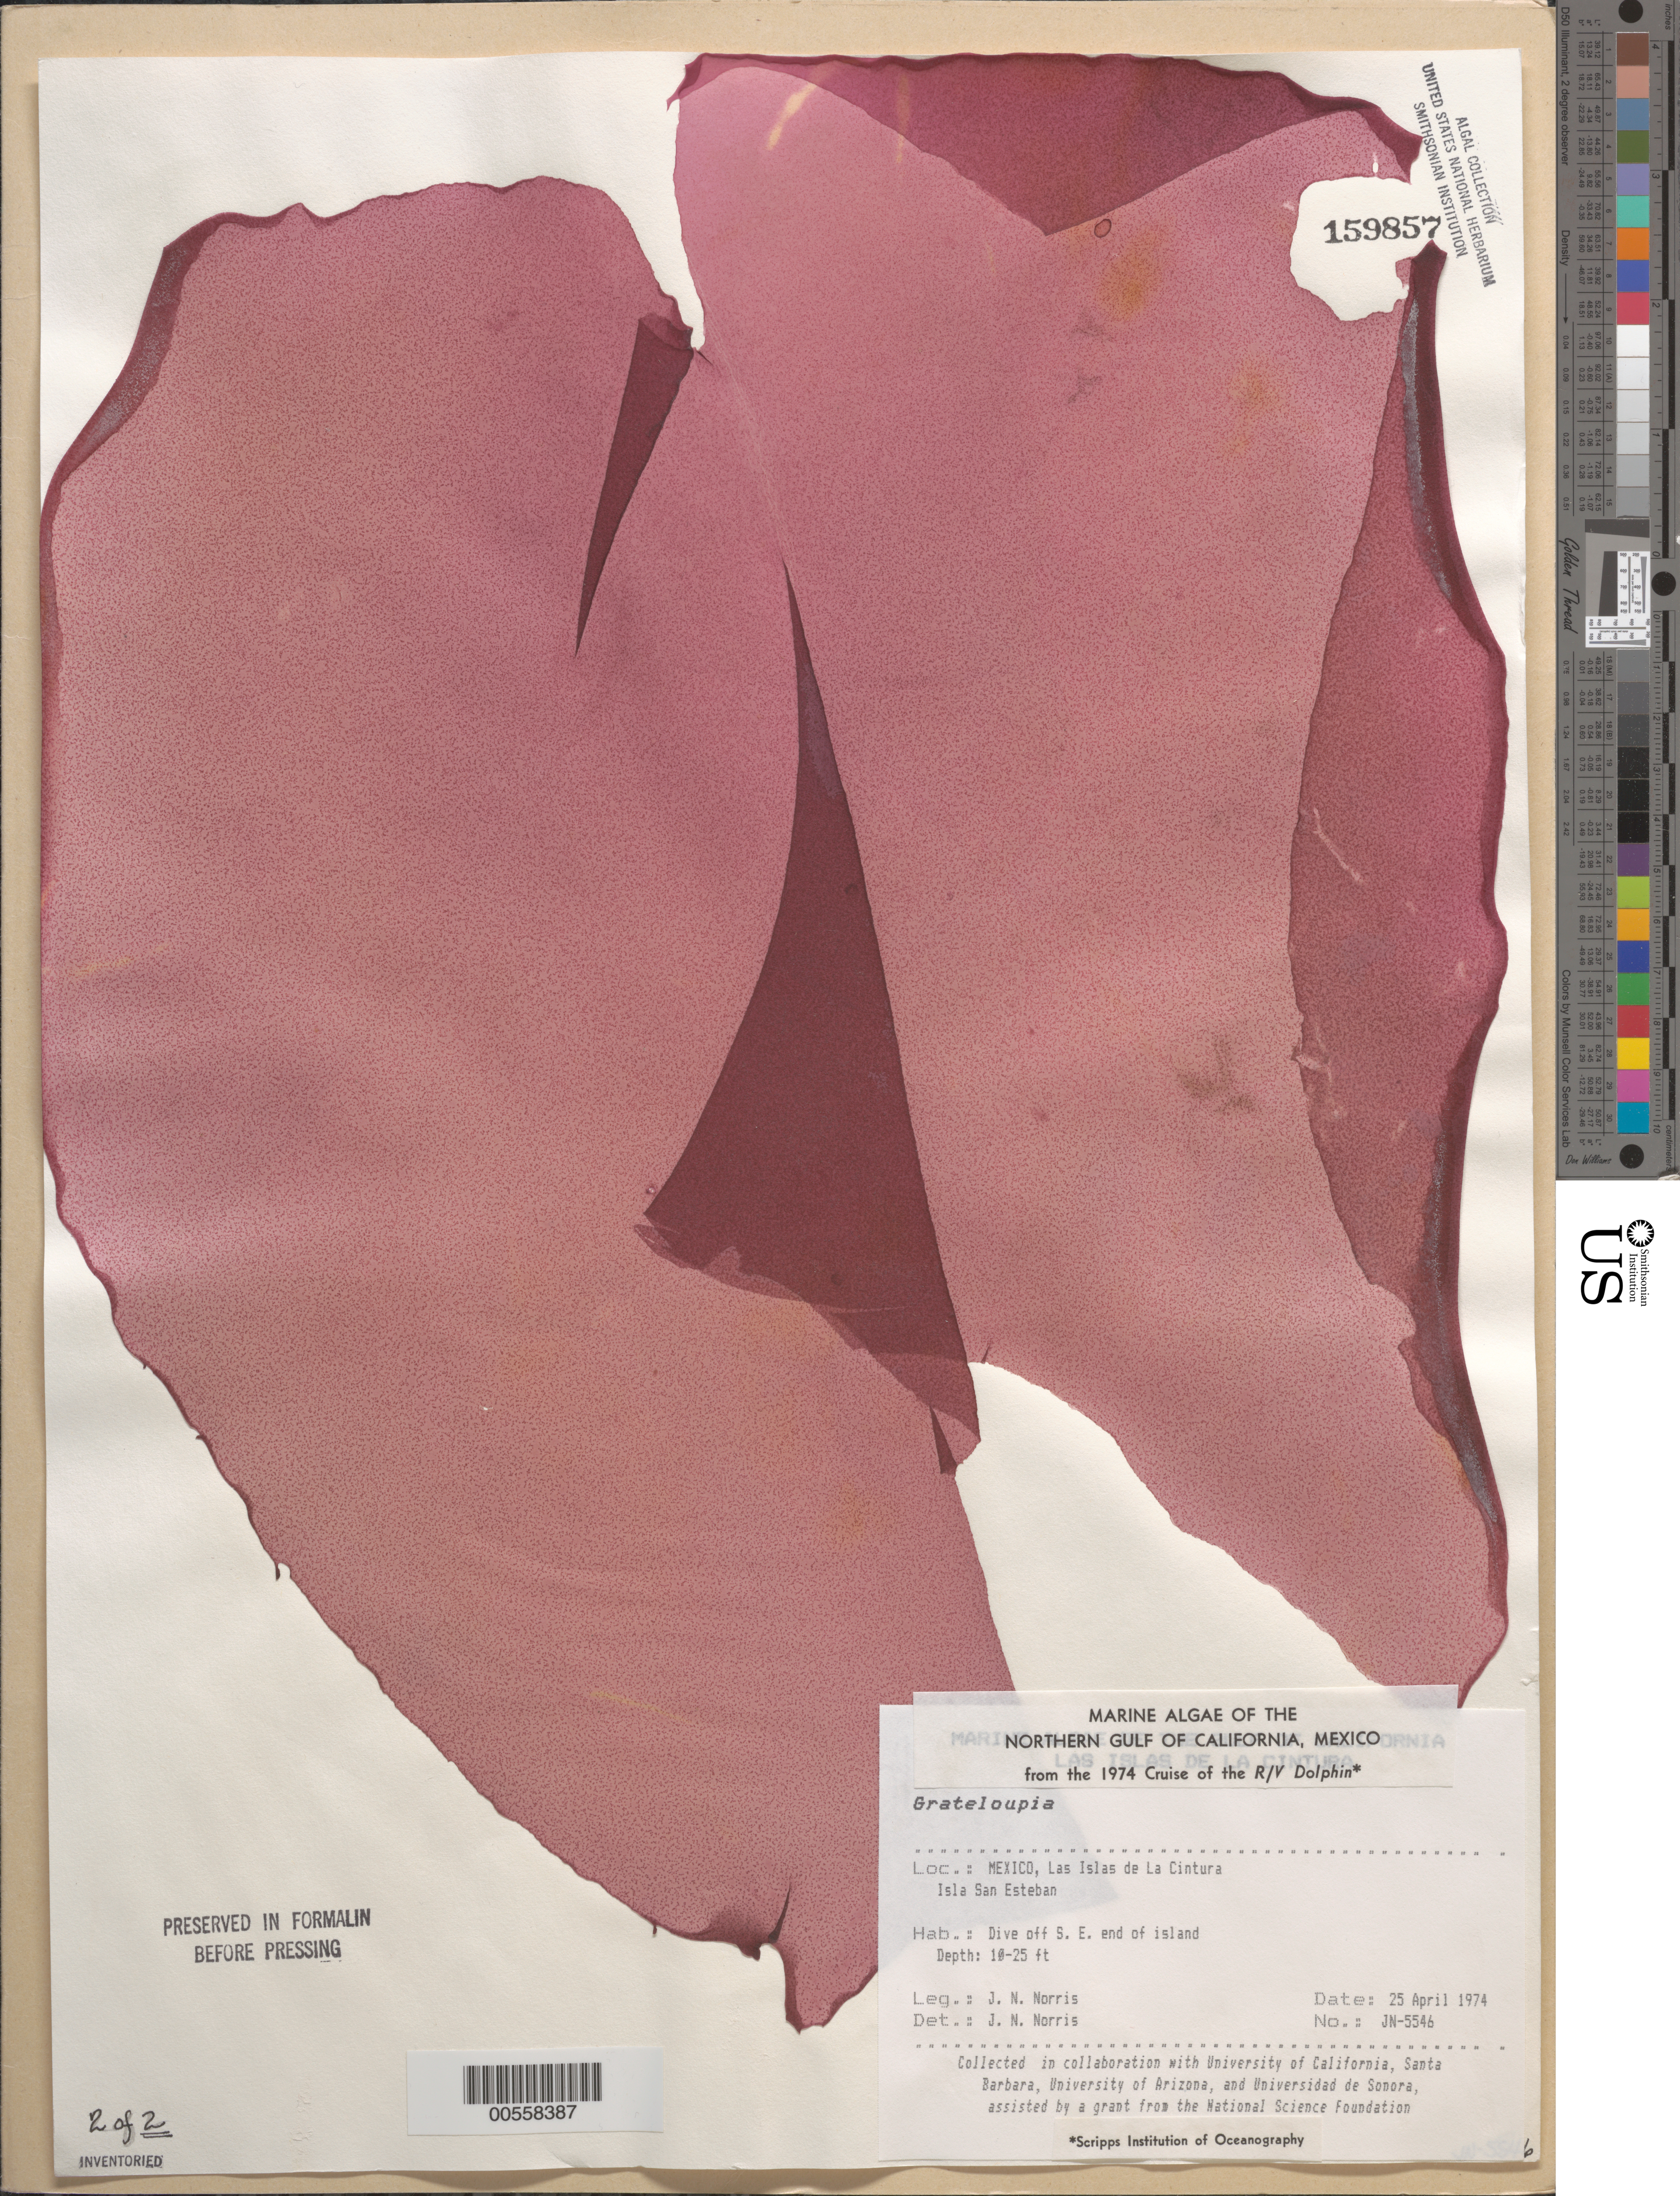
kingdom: Plantae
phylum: Rhodophyta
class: Florideophyceae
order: Halymeniales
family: Halymeniaceae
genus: Grateloupia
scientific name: Grateloupia sp.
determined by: Norris, James N.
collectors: J. N. Norris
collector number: JN-5546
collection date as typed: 25 Apr 1974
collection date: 1974-04-25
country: Mexico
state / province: Baja California Norte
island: Isla San Esteban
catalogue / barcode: US 159857